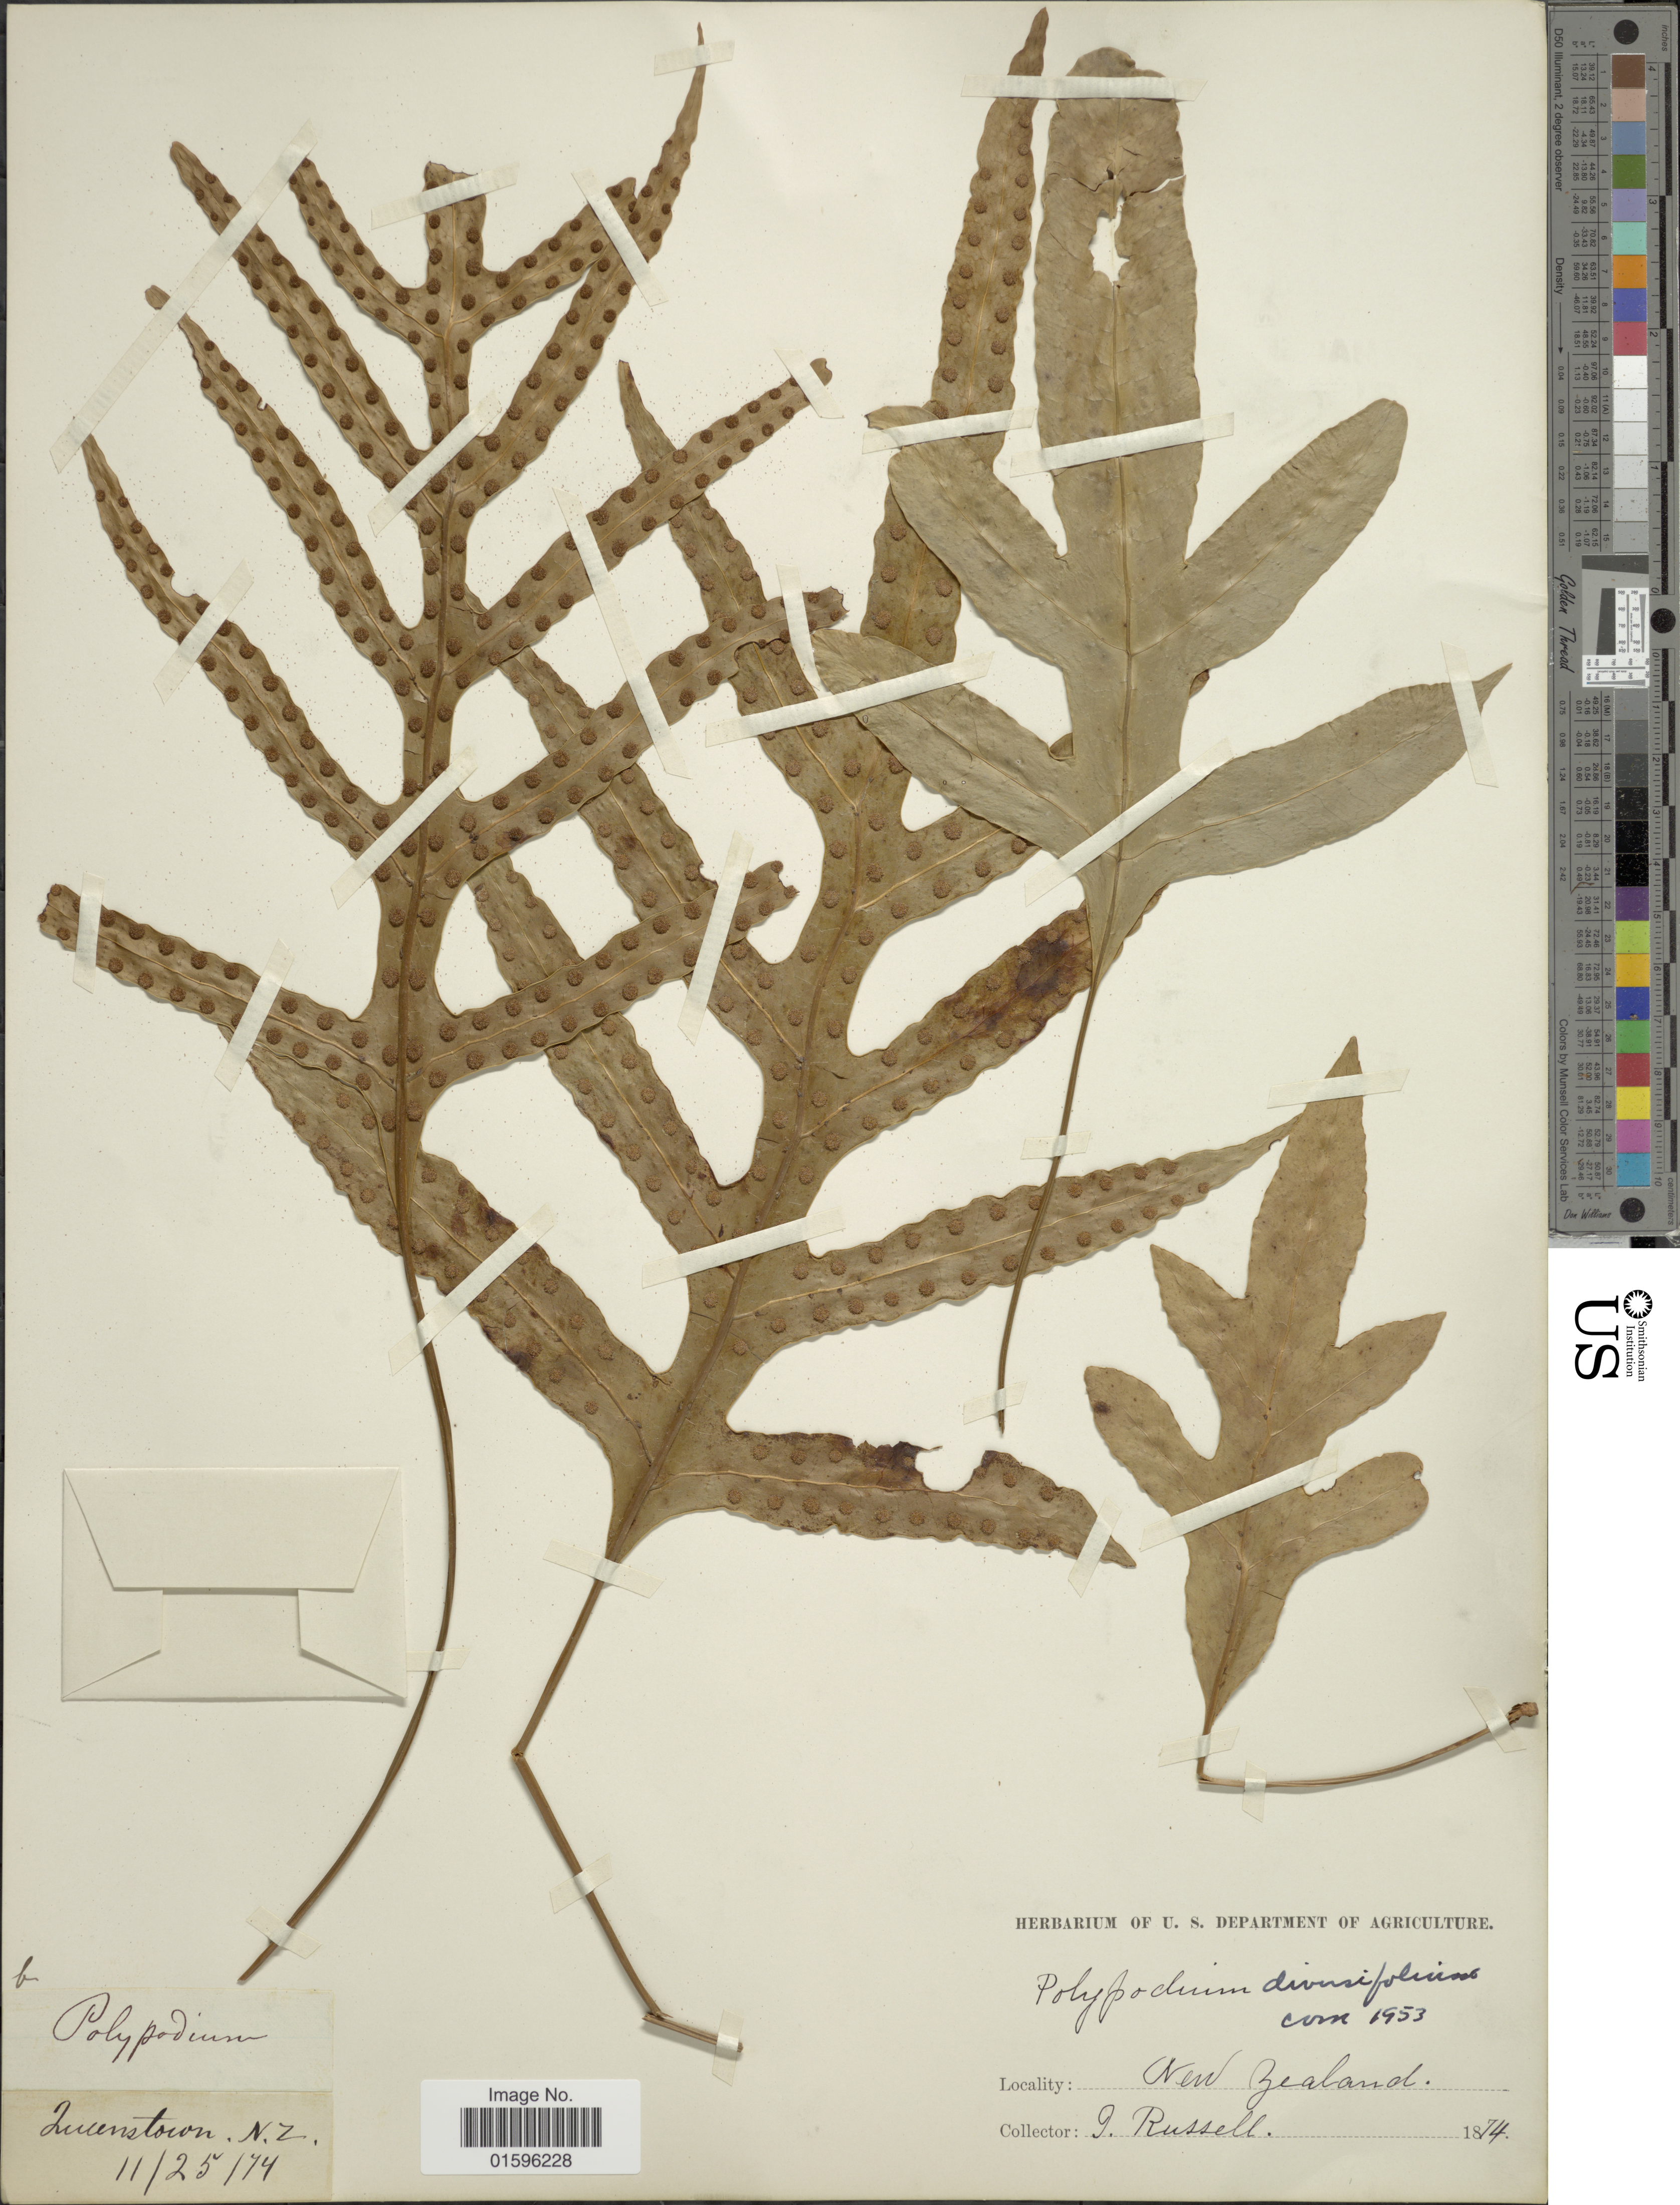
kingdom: Plantae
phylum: Tracheophyta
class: Polypodiopsida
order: Polypodiales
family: Polypodiaceae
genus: Polypodium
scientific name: Polypodium diversifolium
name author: Sw.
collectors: J. Russell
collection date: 1874-11-25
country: New Zealand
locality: Queenstown, N. Z.